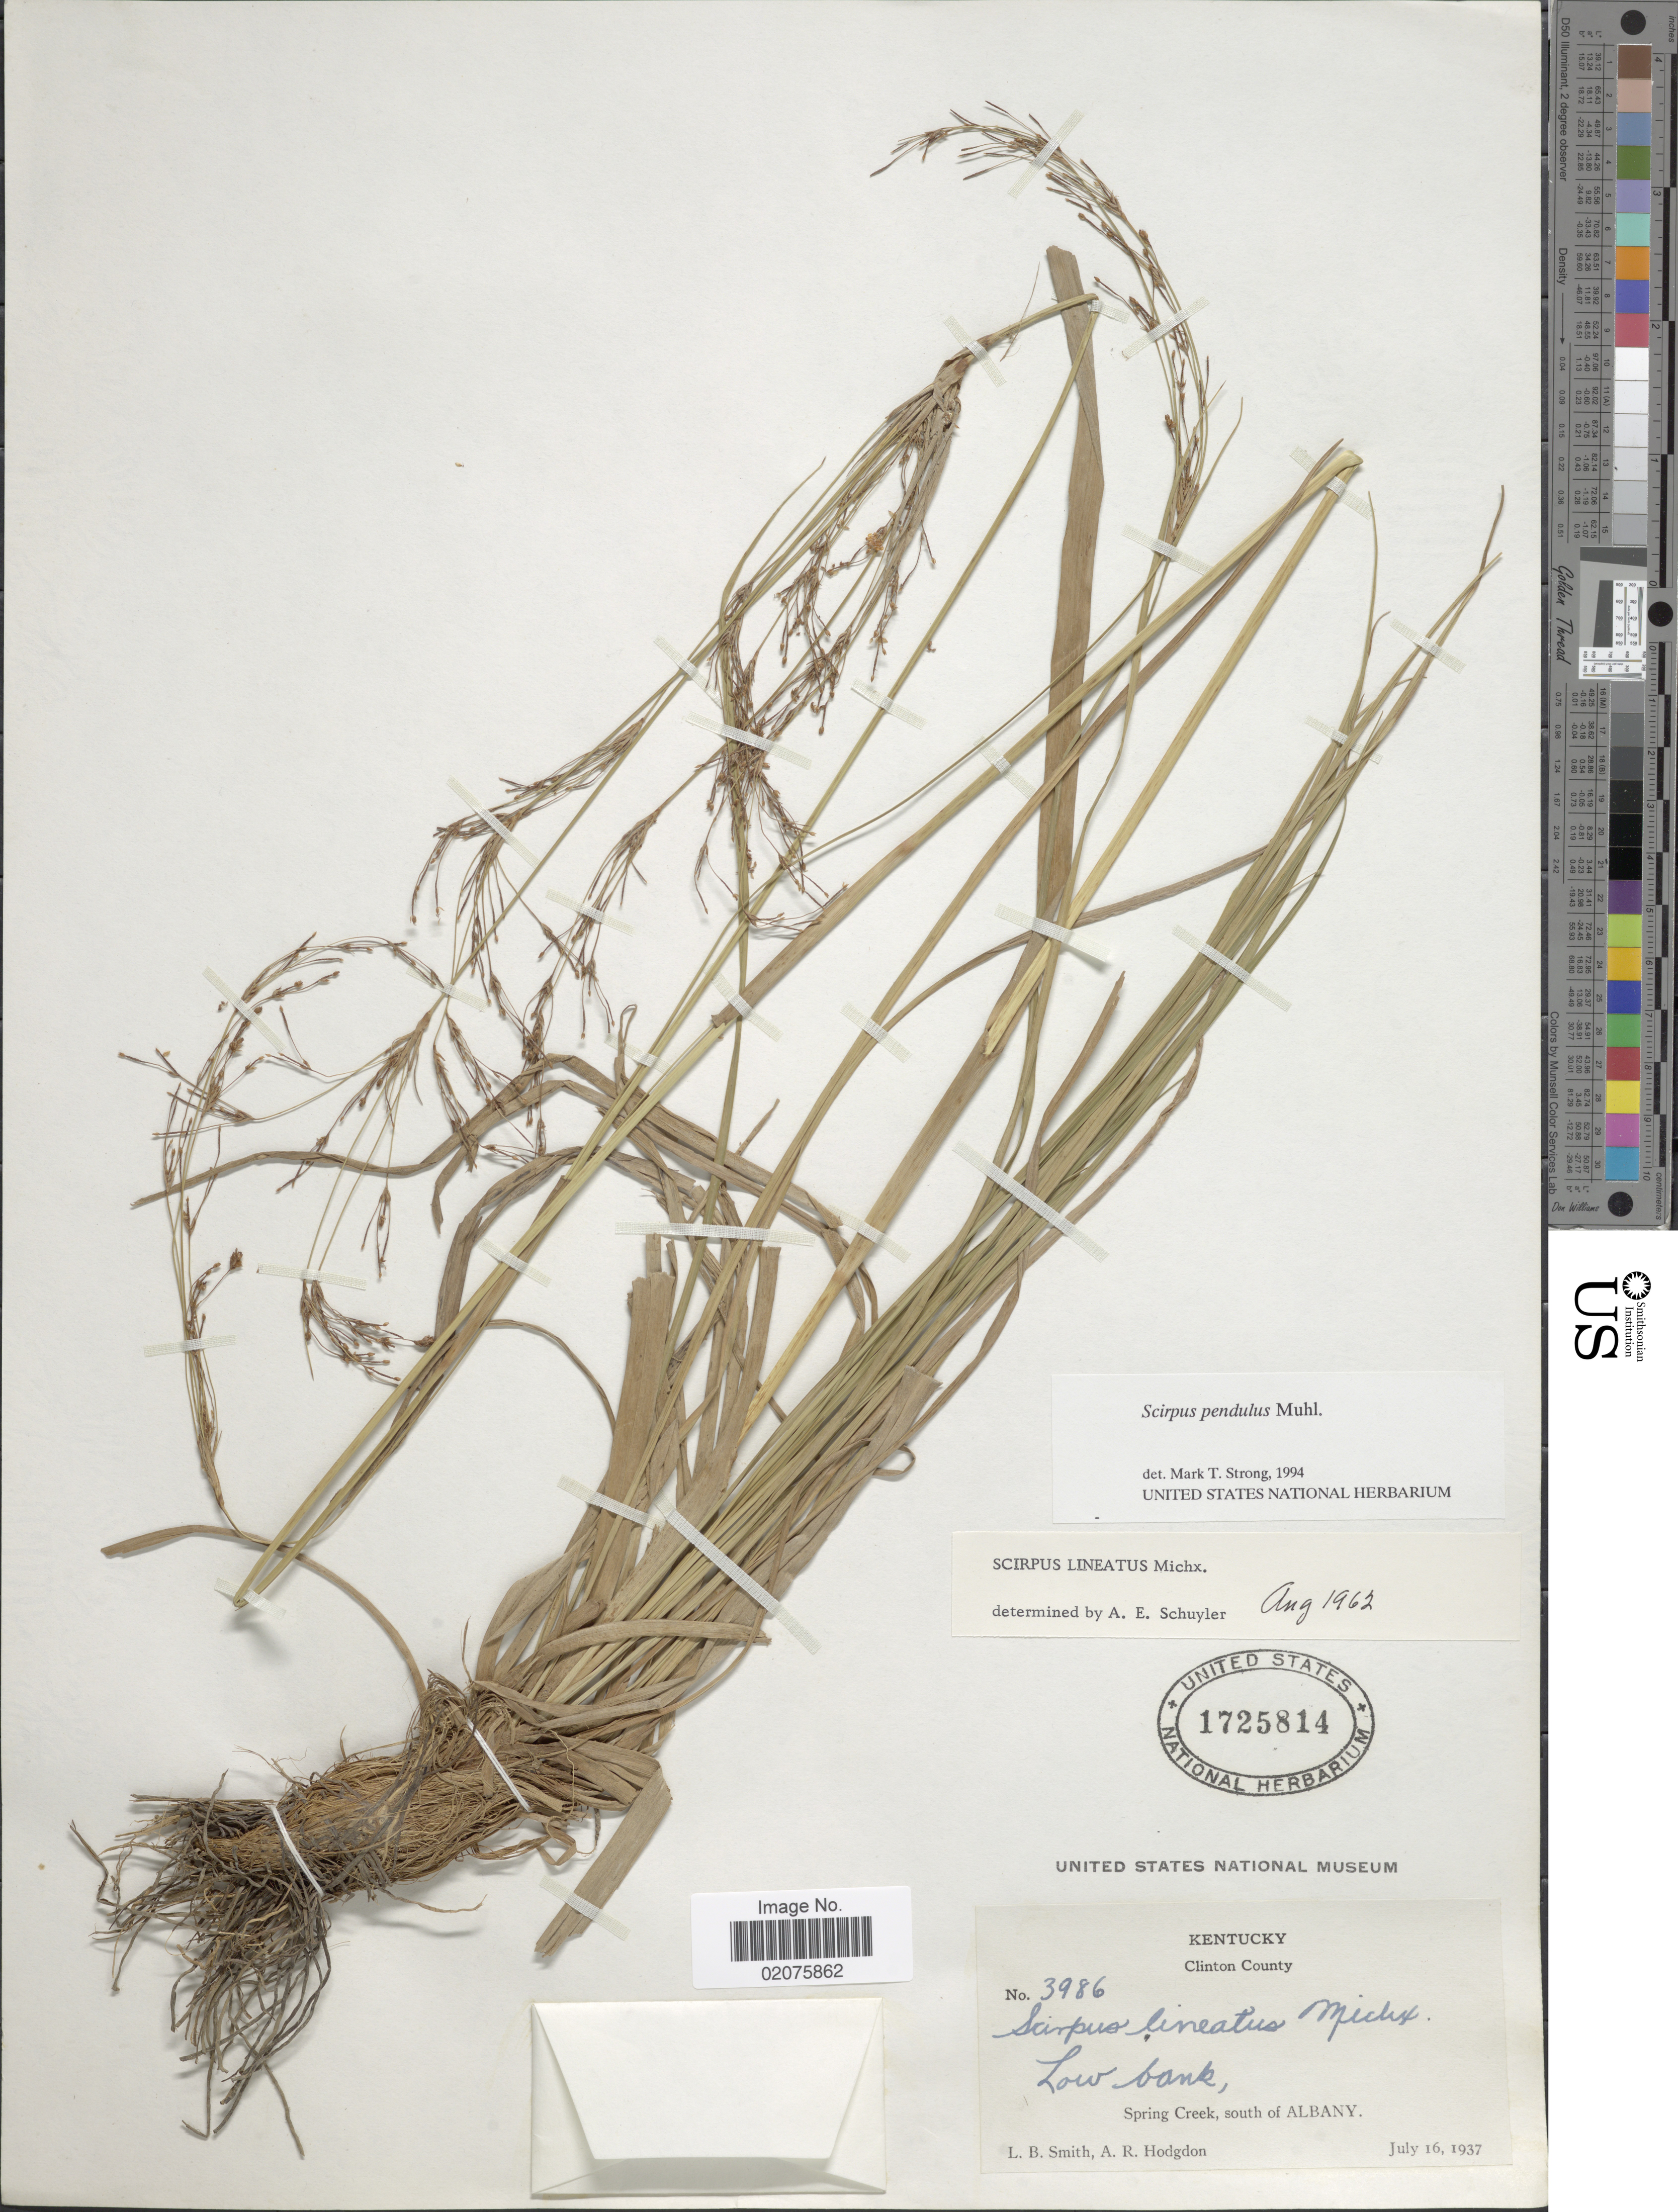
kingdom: Plantae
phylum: Tracheophyta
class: Liliopsida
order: Poales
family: Cyperaceae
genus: Scirpus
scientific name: Scirpus pendulus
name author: Muhl.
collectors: L. Smith & A. R. Hodgdon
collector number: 3986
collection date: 1937-07-16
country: United States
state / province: Kentucky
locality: Clinton County. Low bank, Spring Creek, south of Albany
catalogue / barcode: US 1725814